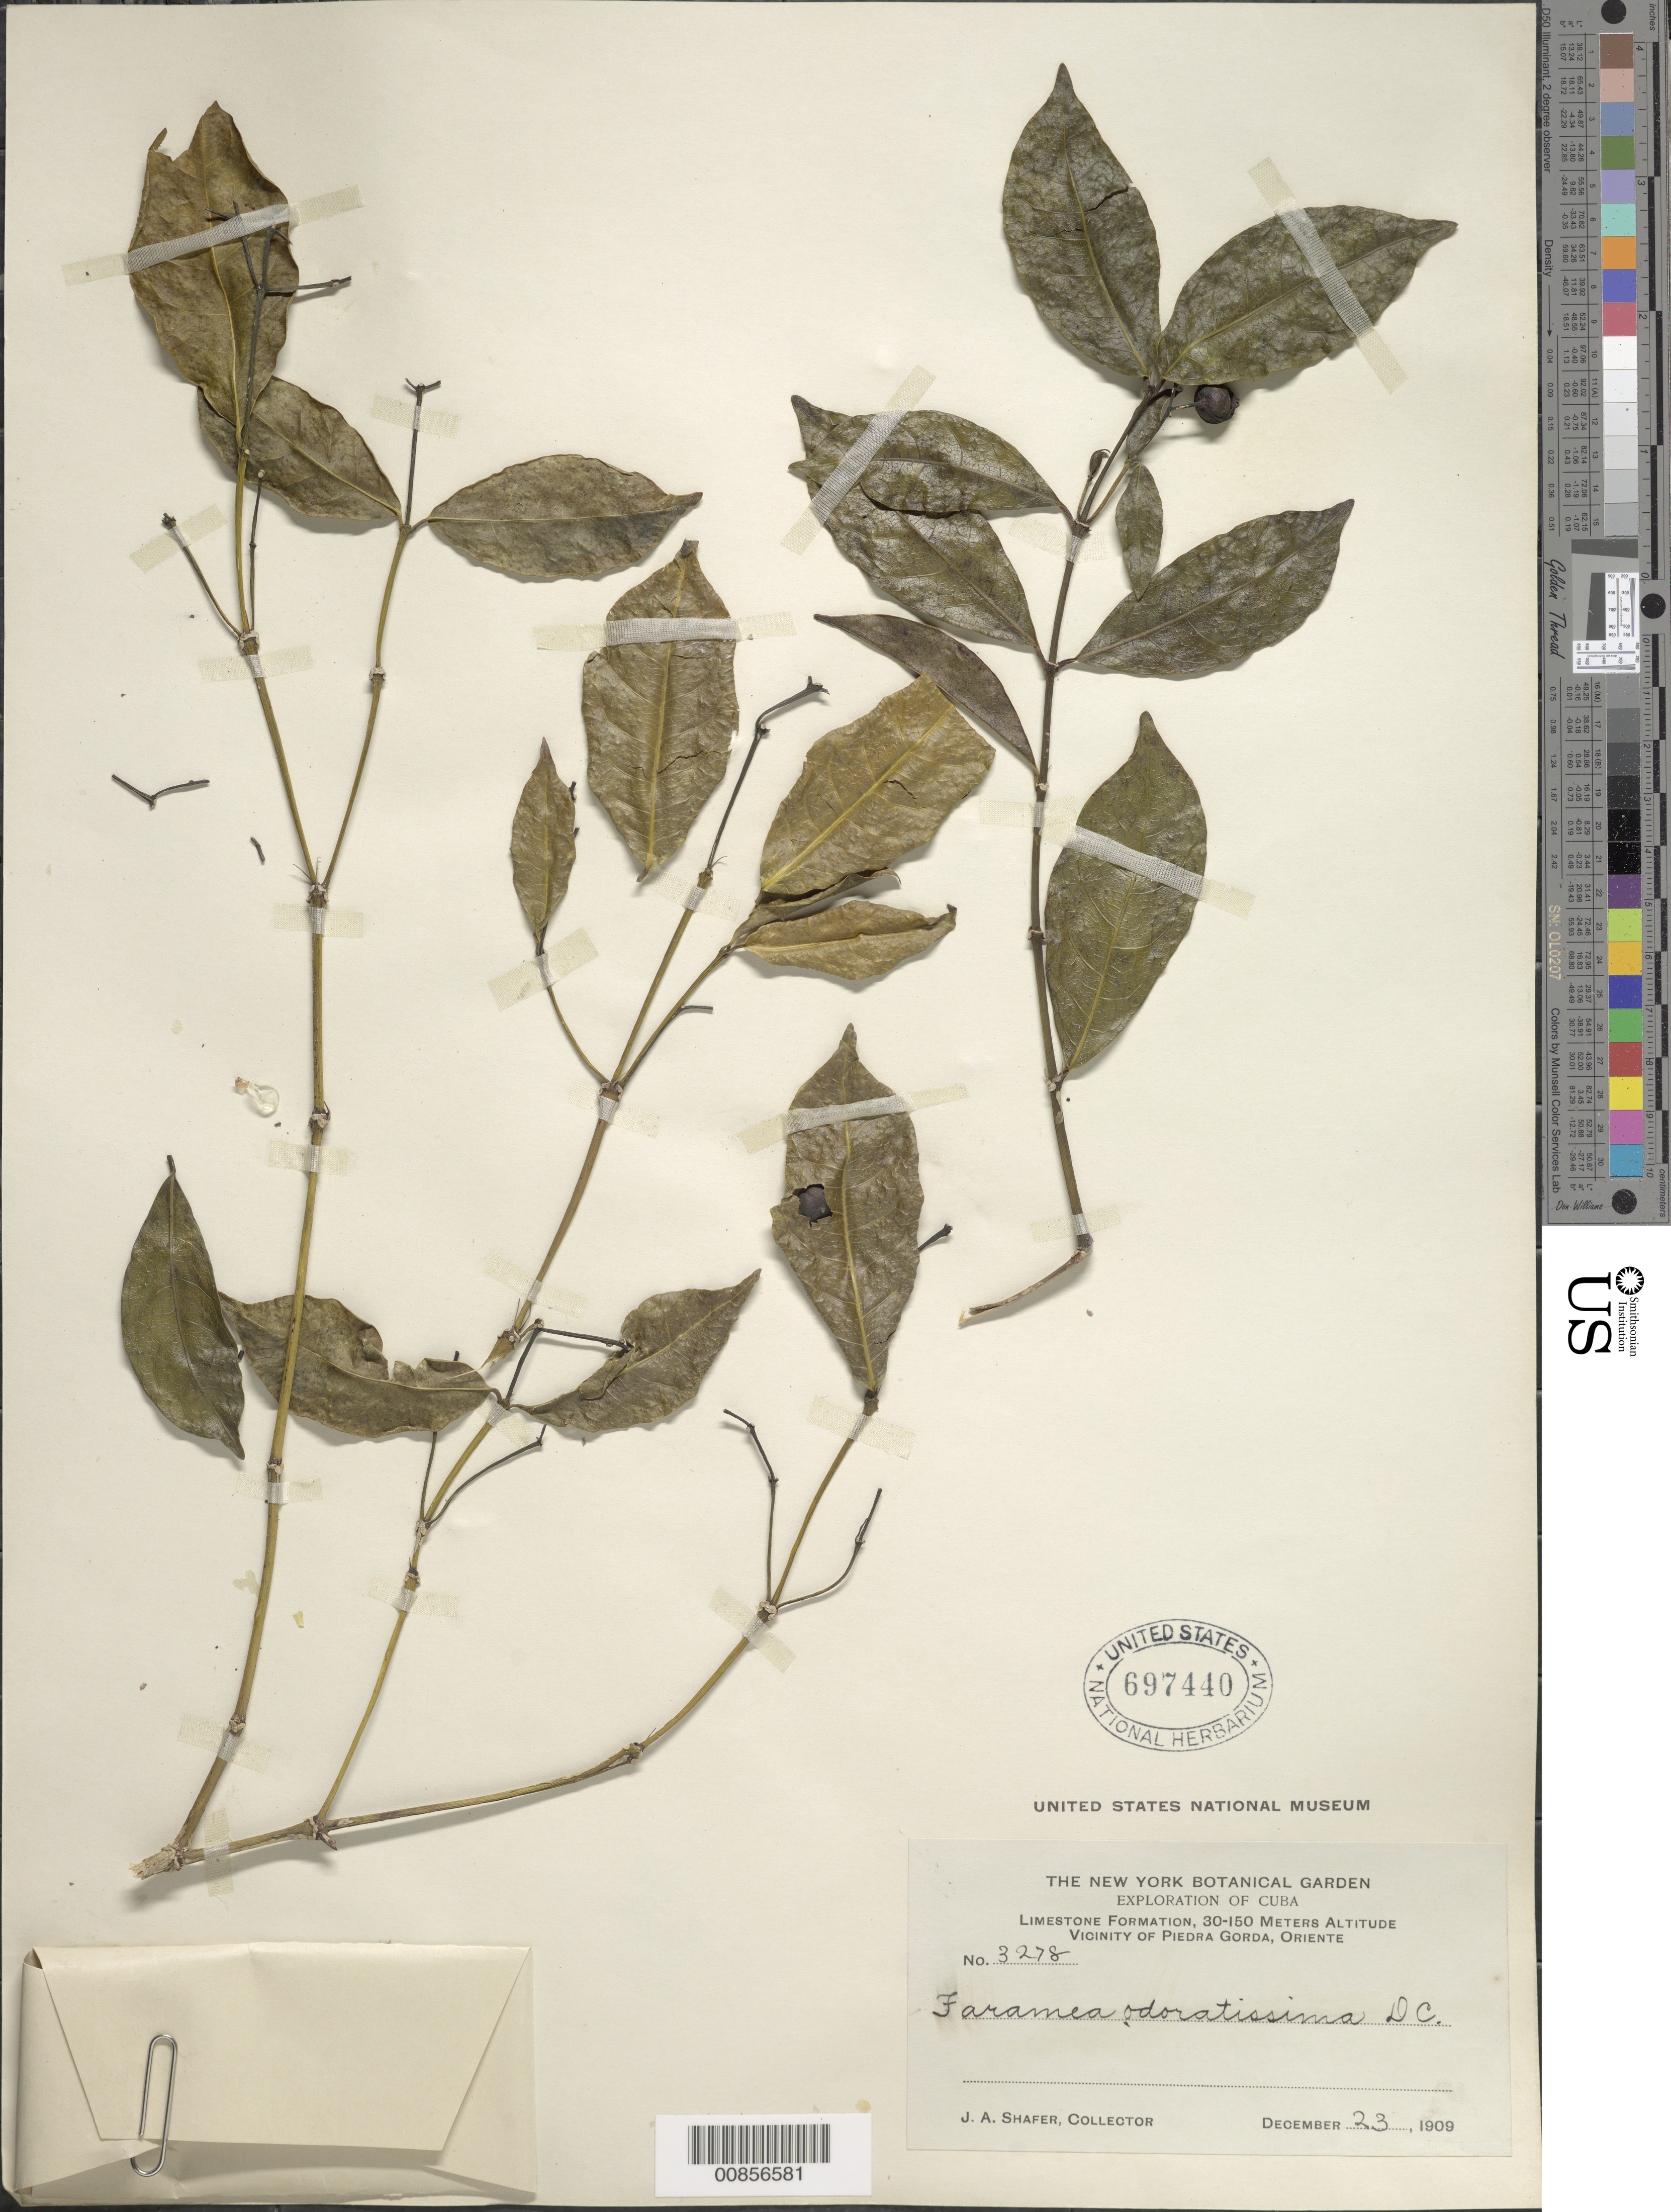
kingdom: Plantae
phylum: Tracheophyta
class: Magnoliopsida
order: Gentianales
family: Rubiaceae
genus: Faramea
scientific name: Faramea occidentalis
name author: (L.) A. Rich.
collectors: J. A. Shafer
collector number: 3278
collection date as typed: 23 Dec 1909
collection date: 1909-12-23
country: Cuba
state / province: Oriente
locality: Vicinity of Piedra Gorda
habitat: Limestone formation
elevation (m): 30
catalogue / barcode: US 697440